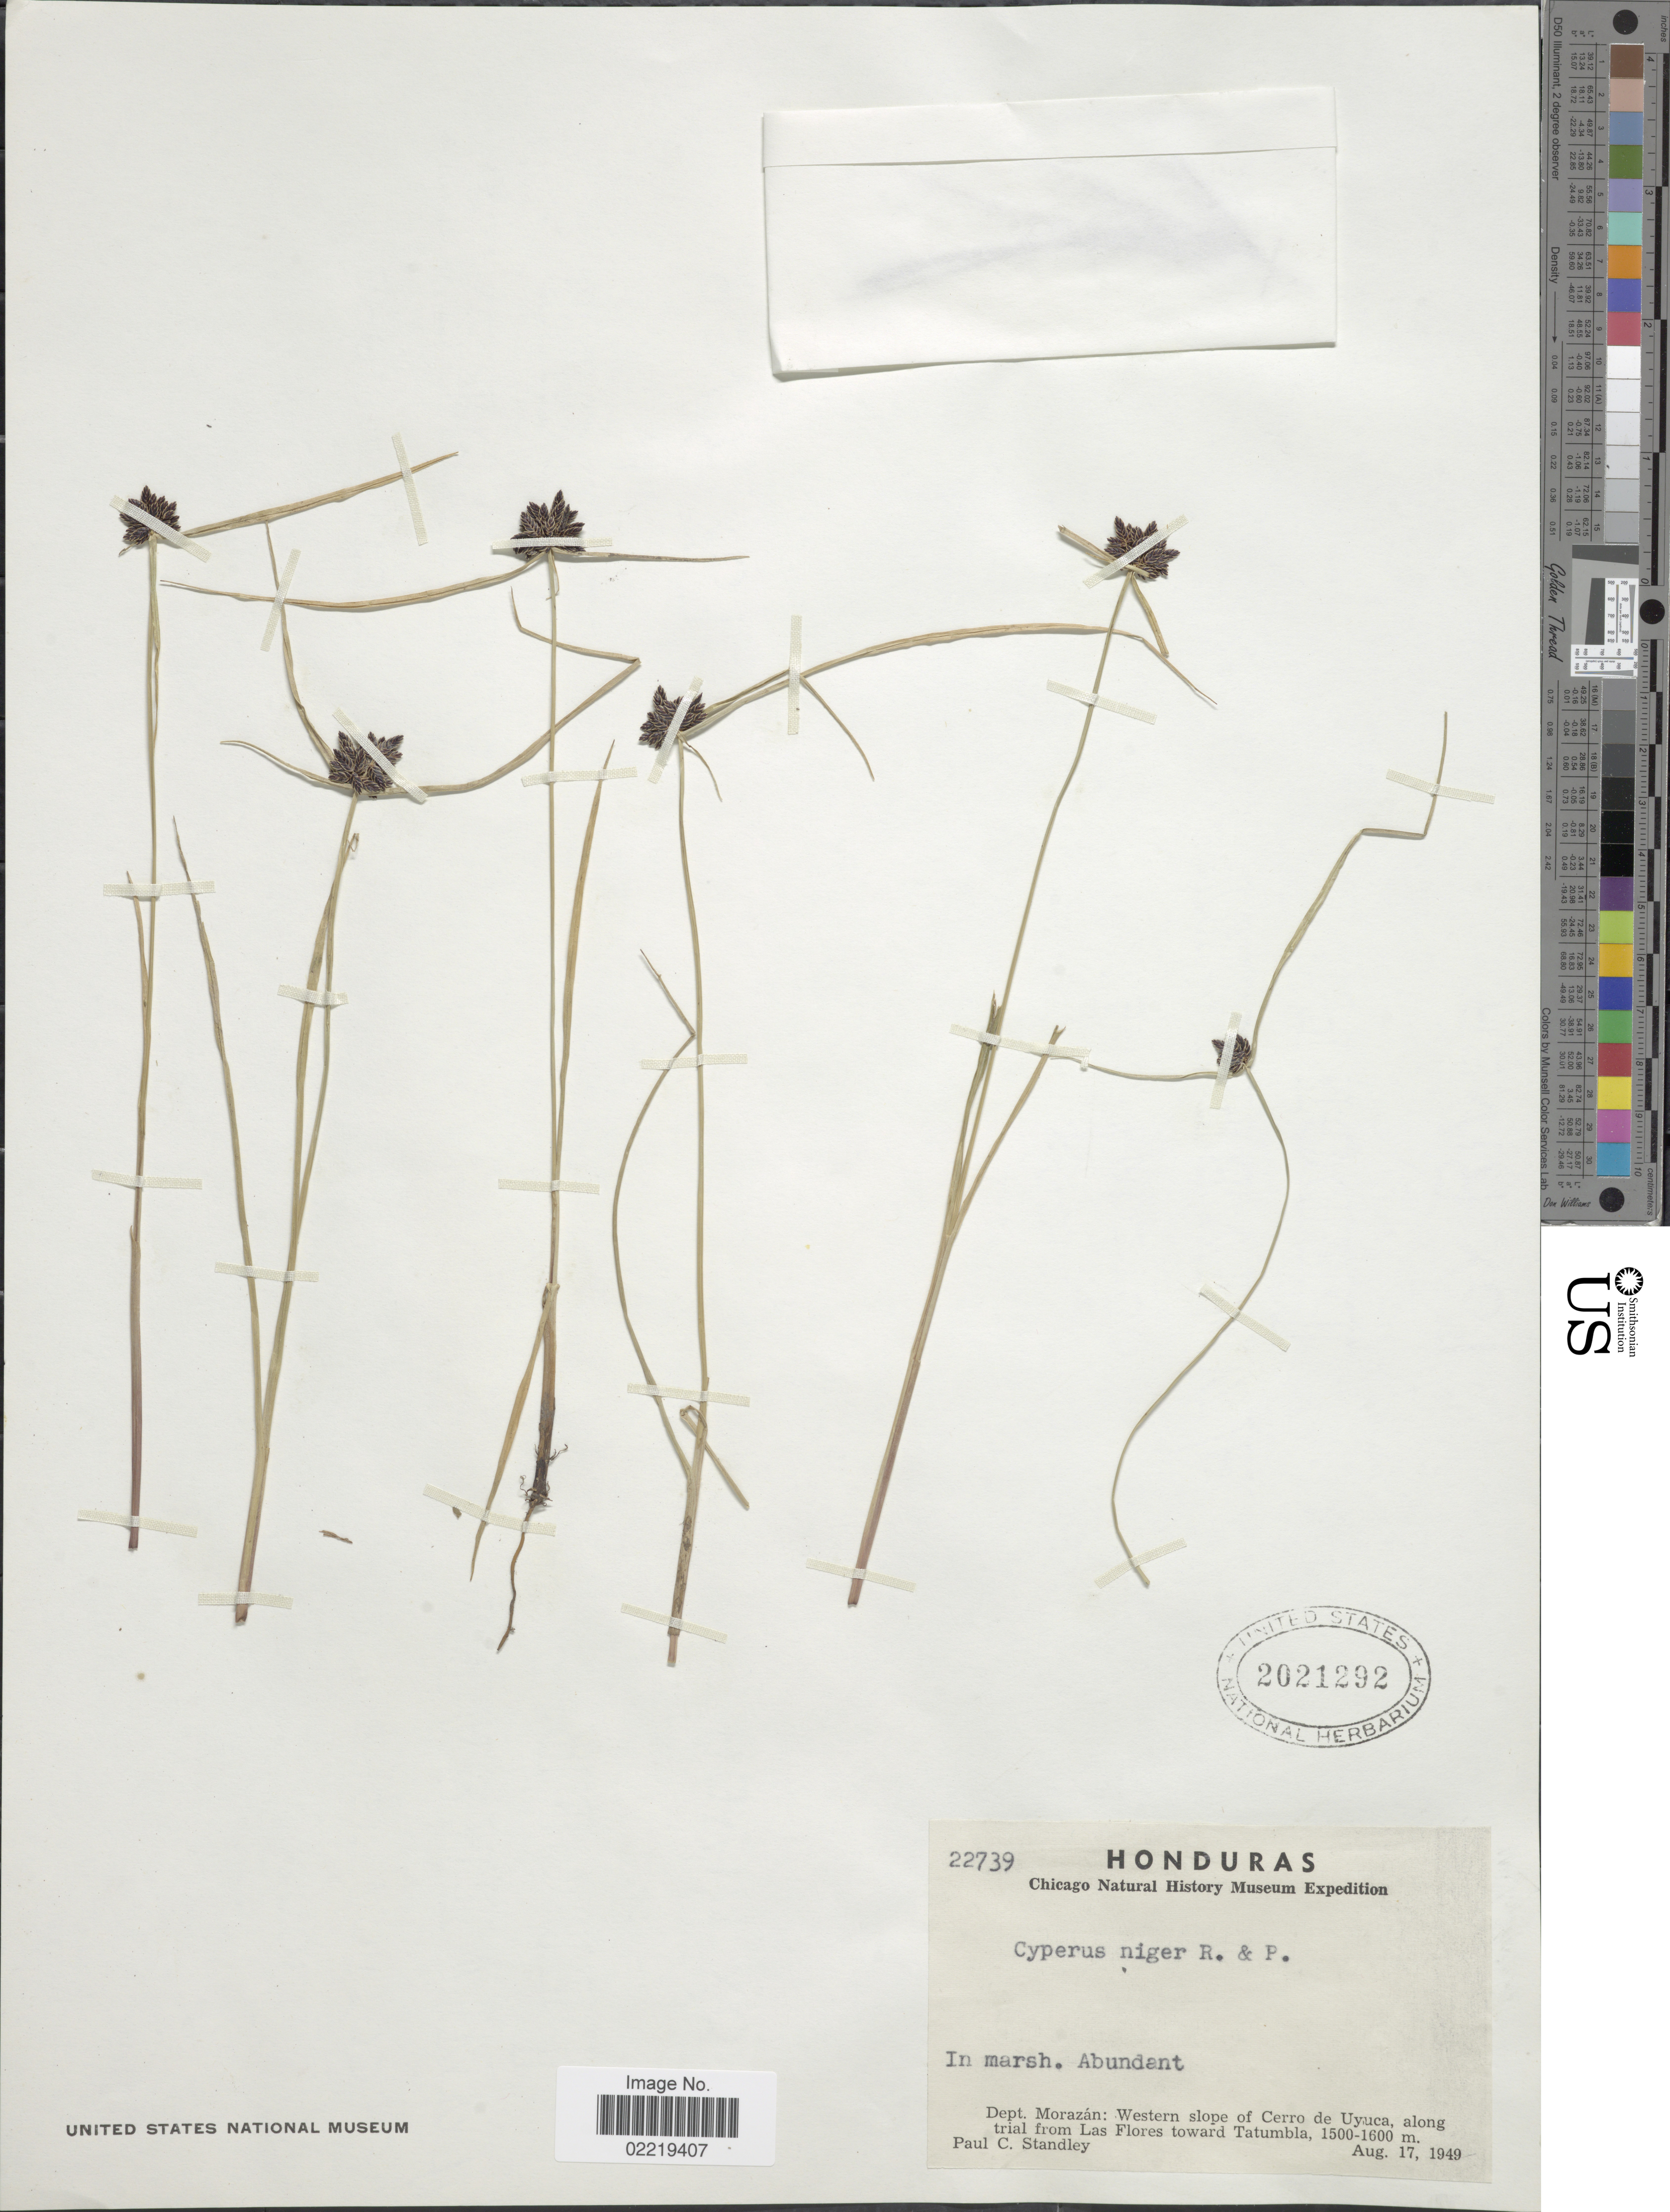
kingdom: Plantae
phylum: Tracheophyta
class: Liliopsida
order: Poales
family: Cyperaceae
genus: Cyperus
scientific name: Cyperus niger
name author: Ruiz & Pav.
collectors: P. C. Standley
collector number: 22739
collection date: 1949-08-17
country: Honduras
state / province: Fco. Morazán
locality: Dept. Morazan: Western slope of Cerro de Uyuca, along trail from Las Flores toward Tatumbla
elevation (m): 1500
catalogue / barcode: US 2021292